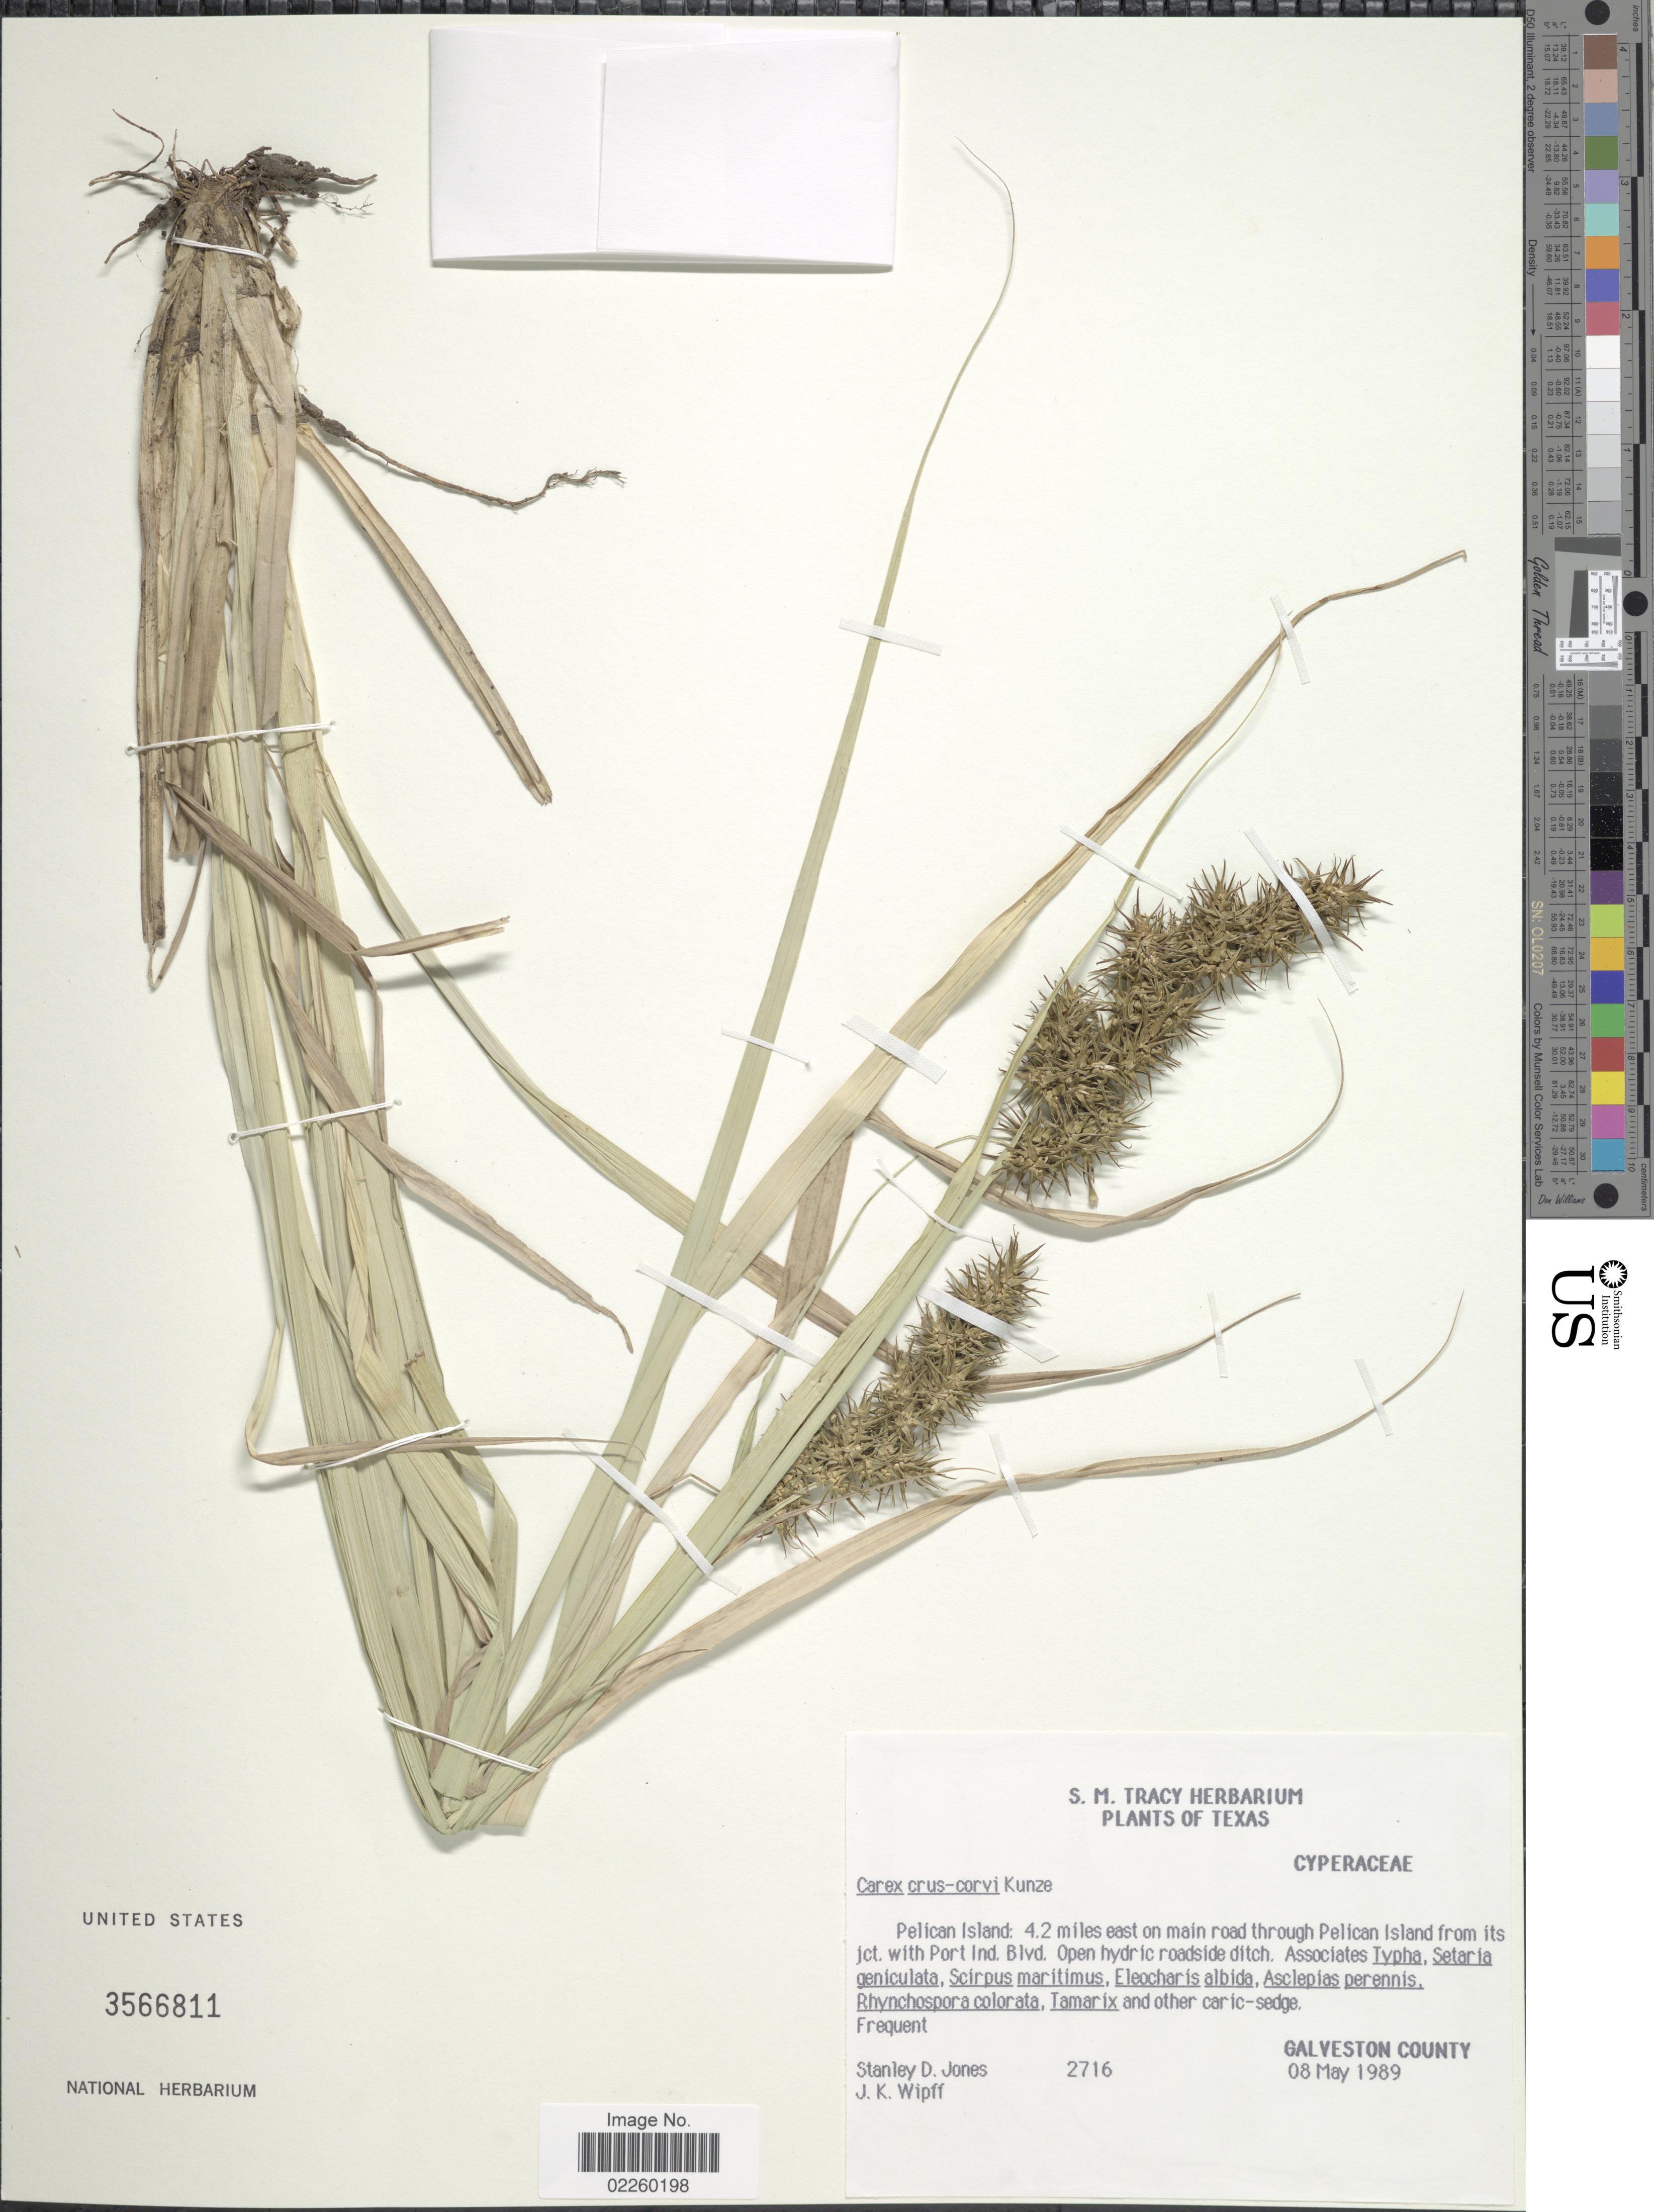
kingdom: Plantae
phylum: Tracheophyta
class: Liliopsida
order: Poales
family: Cyperaceae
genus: Carex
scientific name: Carex crus-corvi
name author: Shuttlew. ex Kunze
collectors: S. D. Jones & J. K. Wipff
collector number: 2716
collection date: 1989-05-08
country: United States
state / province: Texas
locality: Pelican Island: 4.2 miles east on main road through Pelican Island from its jct. with Port Ind. Blvd. Galveston County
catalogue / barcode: US 3566811